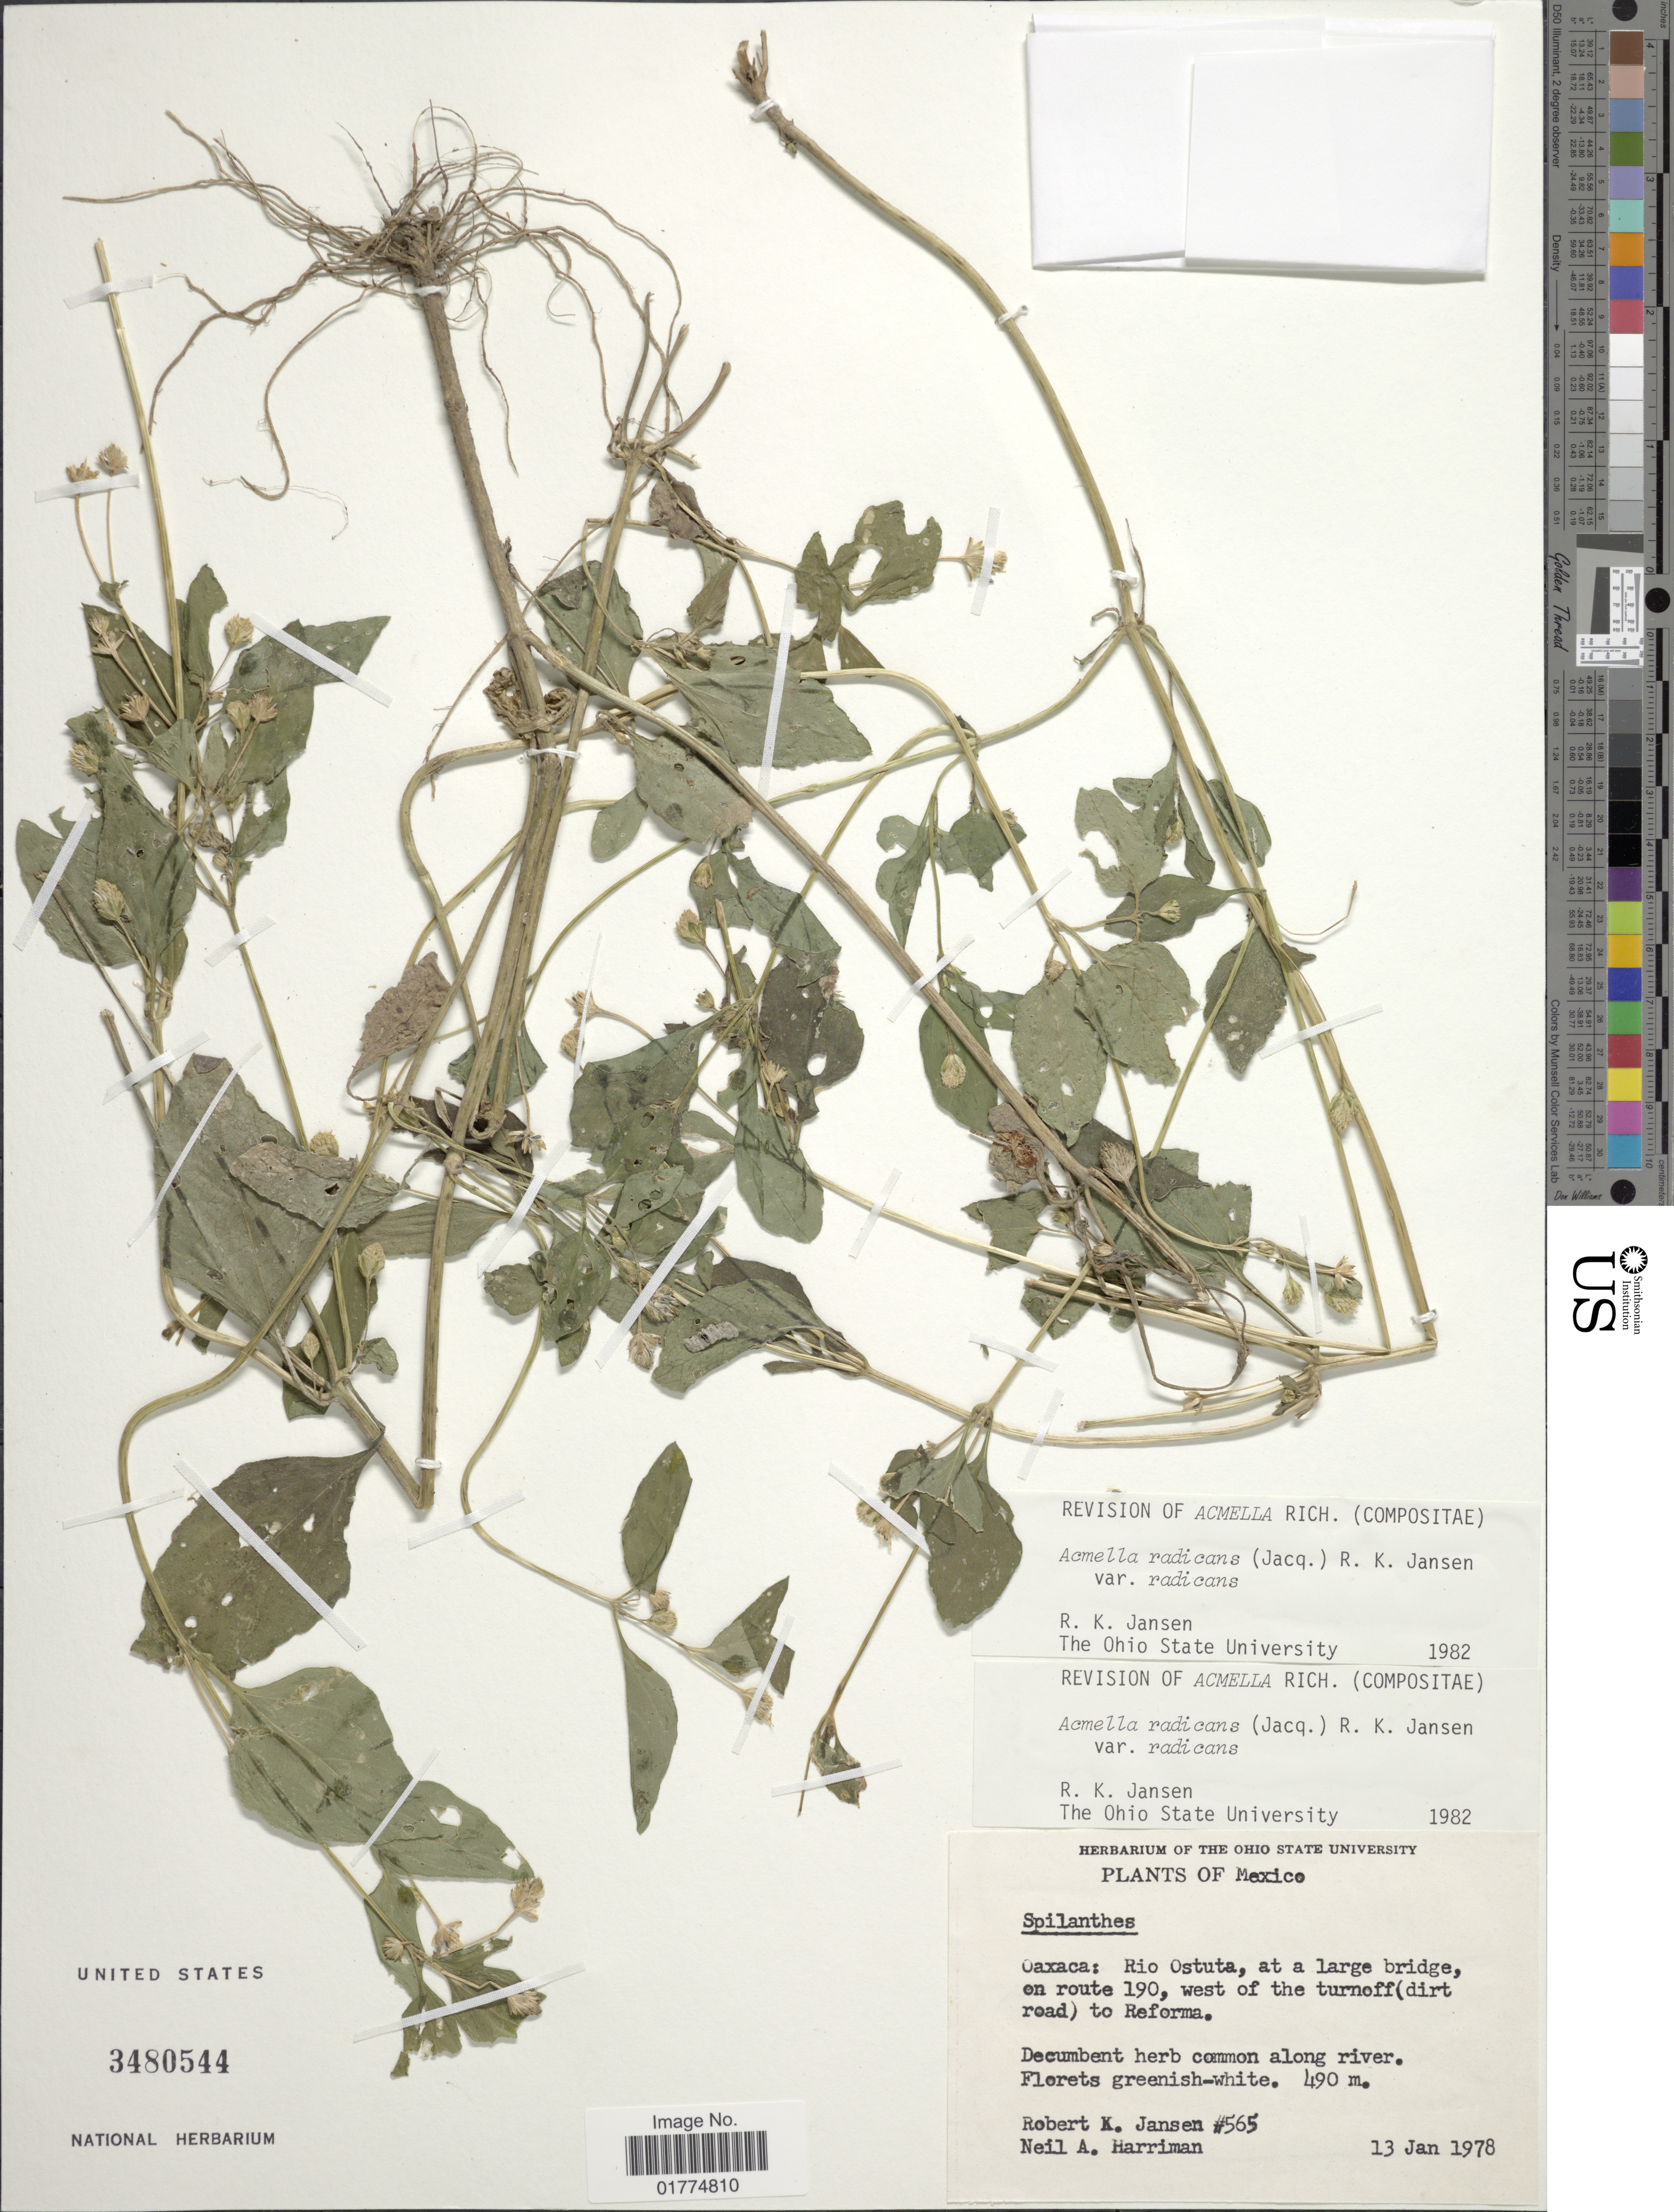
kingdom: Plantae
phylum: Tracheophyta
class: Magnoliopsida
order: Asterales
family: Asteraceae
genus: Acmella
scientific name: Acmella radicans var. radicans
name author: (Jacq.) R.K. Jansen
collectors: R. K. Jansen & N. A. Harriman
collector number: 565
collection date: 1978-01-13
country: Mexico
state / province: Oaxaca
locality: Rio Ostuta, at a large bridge, en route 190, west of the turnoff (dirt road) to Reforma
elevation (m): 490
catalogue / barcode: US 3480544